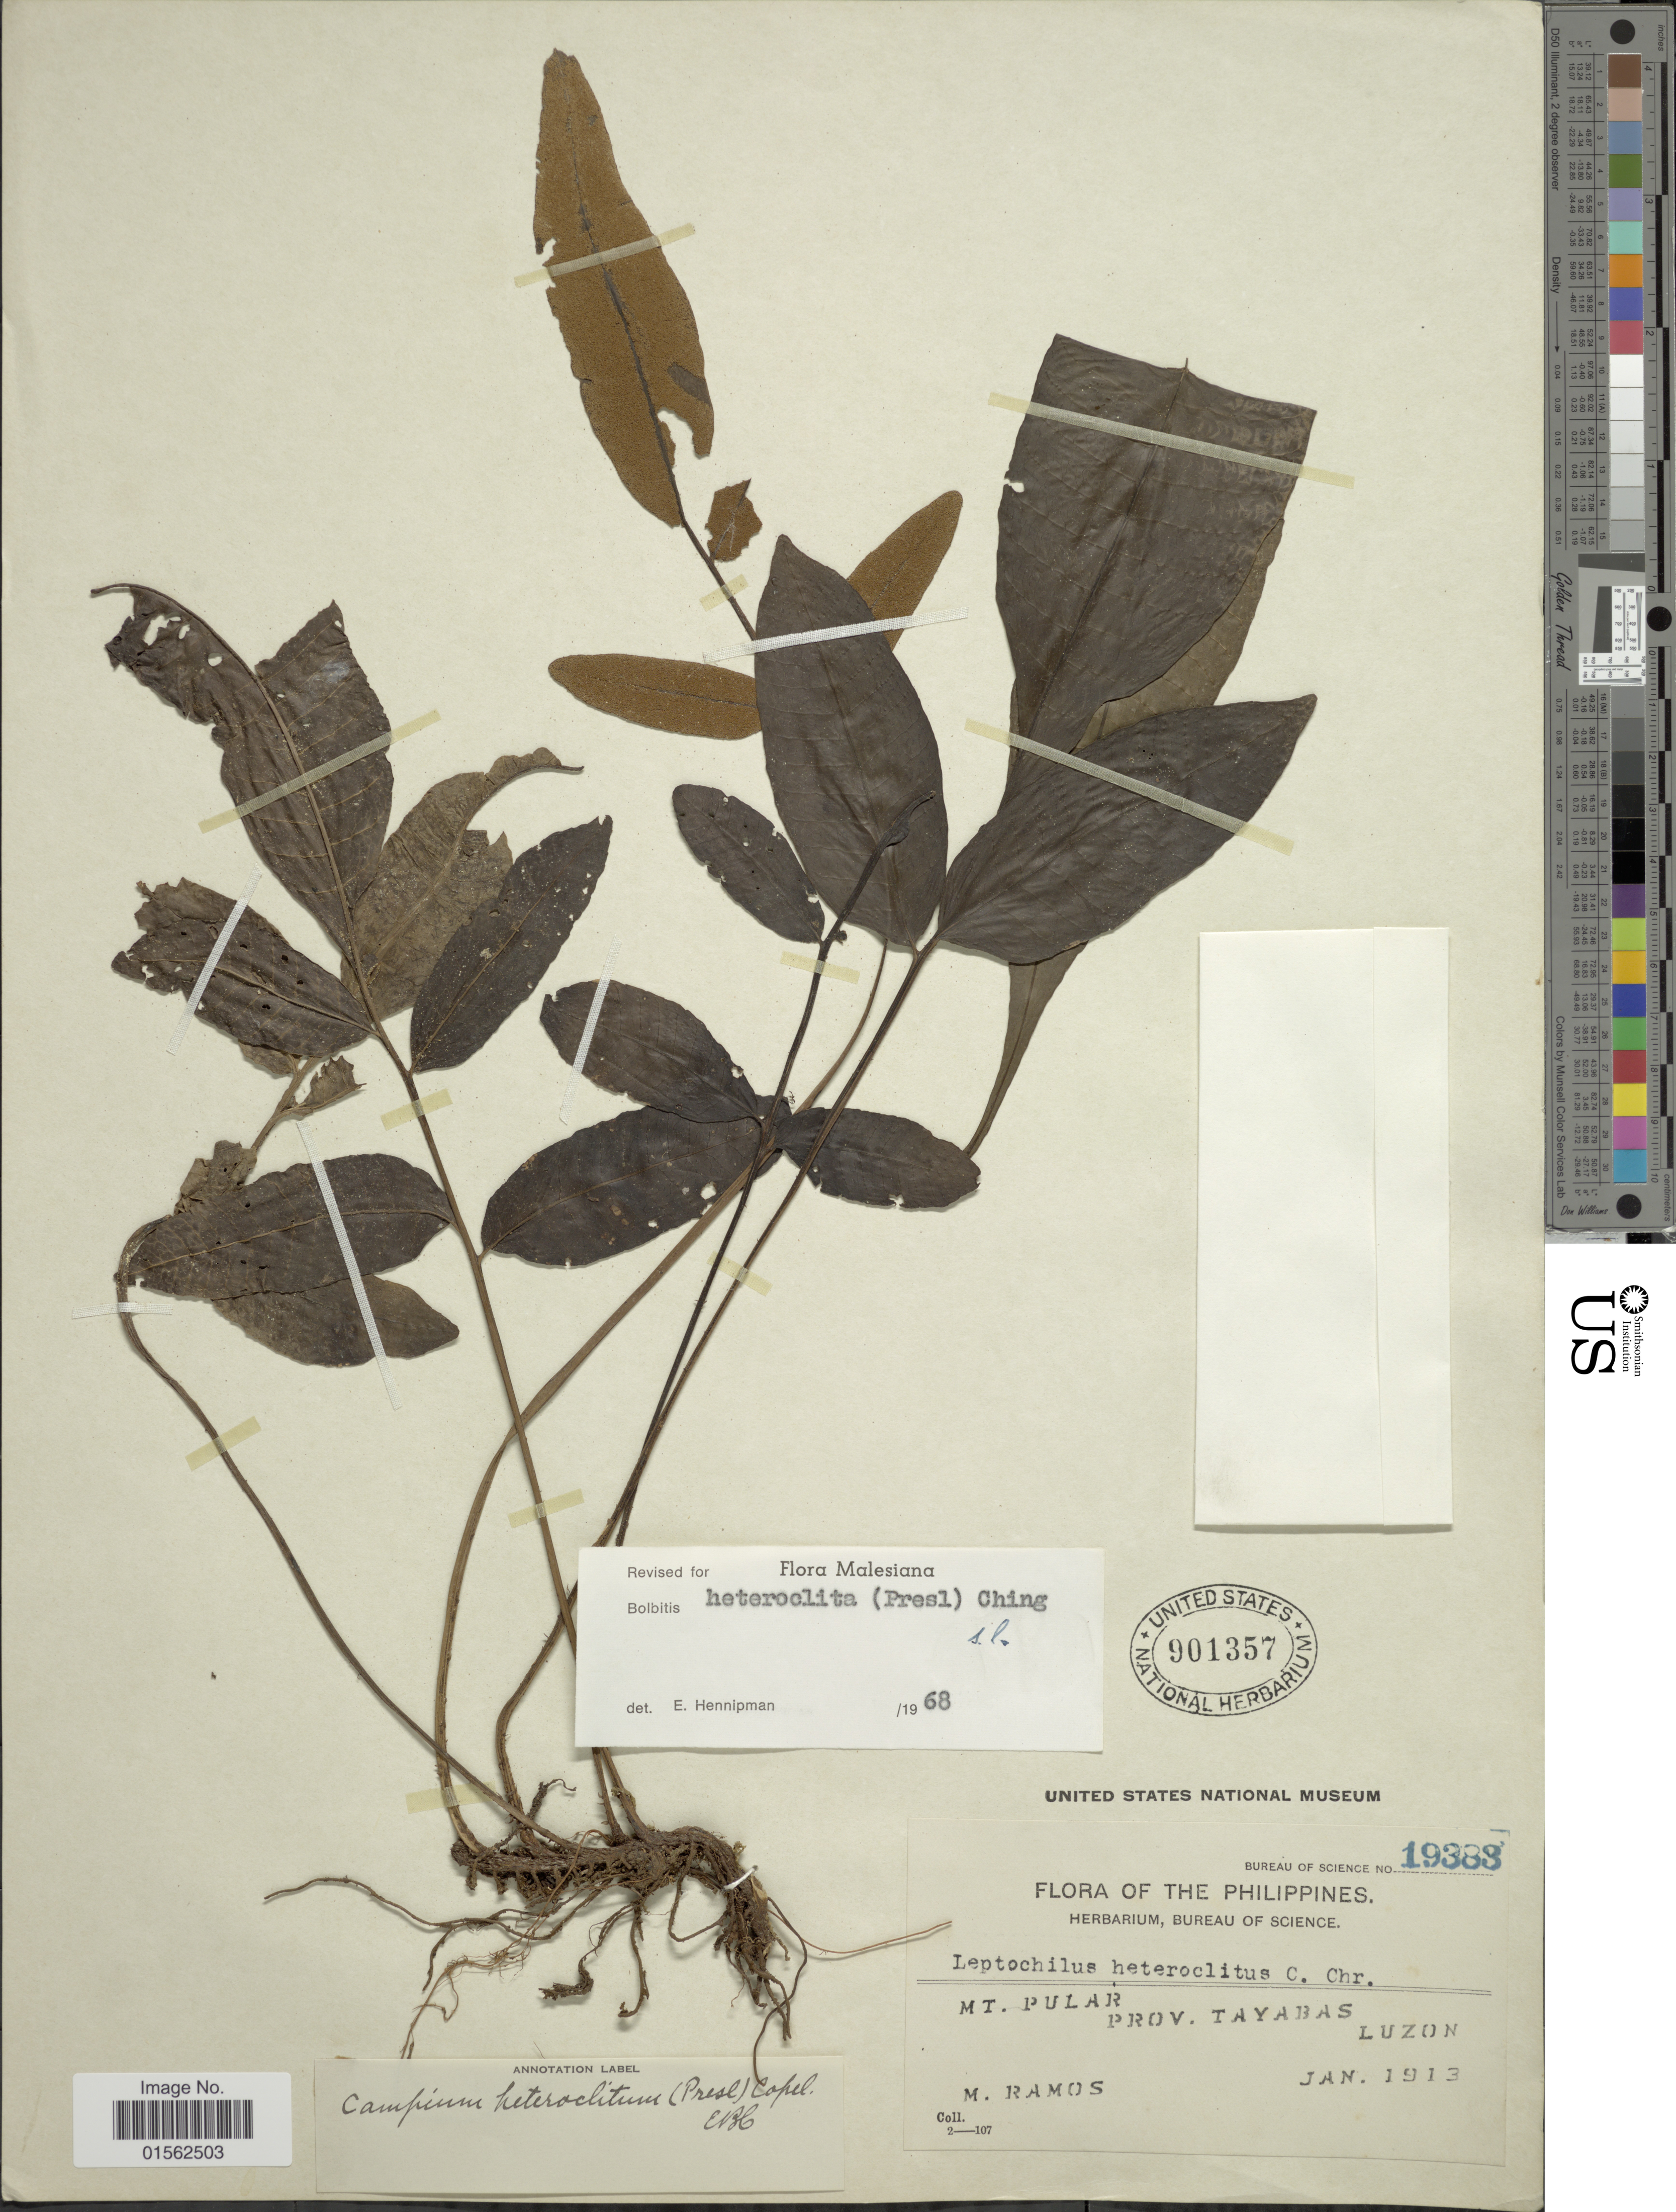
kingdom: Plantae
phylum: Tracheophyta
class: Polypodiopsida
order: Polypodiales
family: Dryopteridaceae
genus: Bolbitis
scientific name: Bolbitis heteroclita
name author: (C. Presl) Ching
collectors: M. Ramos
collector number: Bureau of Science 19383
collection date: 1913-01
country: Philippines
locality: Philippines, Mt. Pular, Prov. Tayabas, Luzon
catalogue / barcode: US 901357